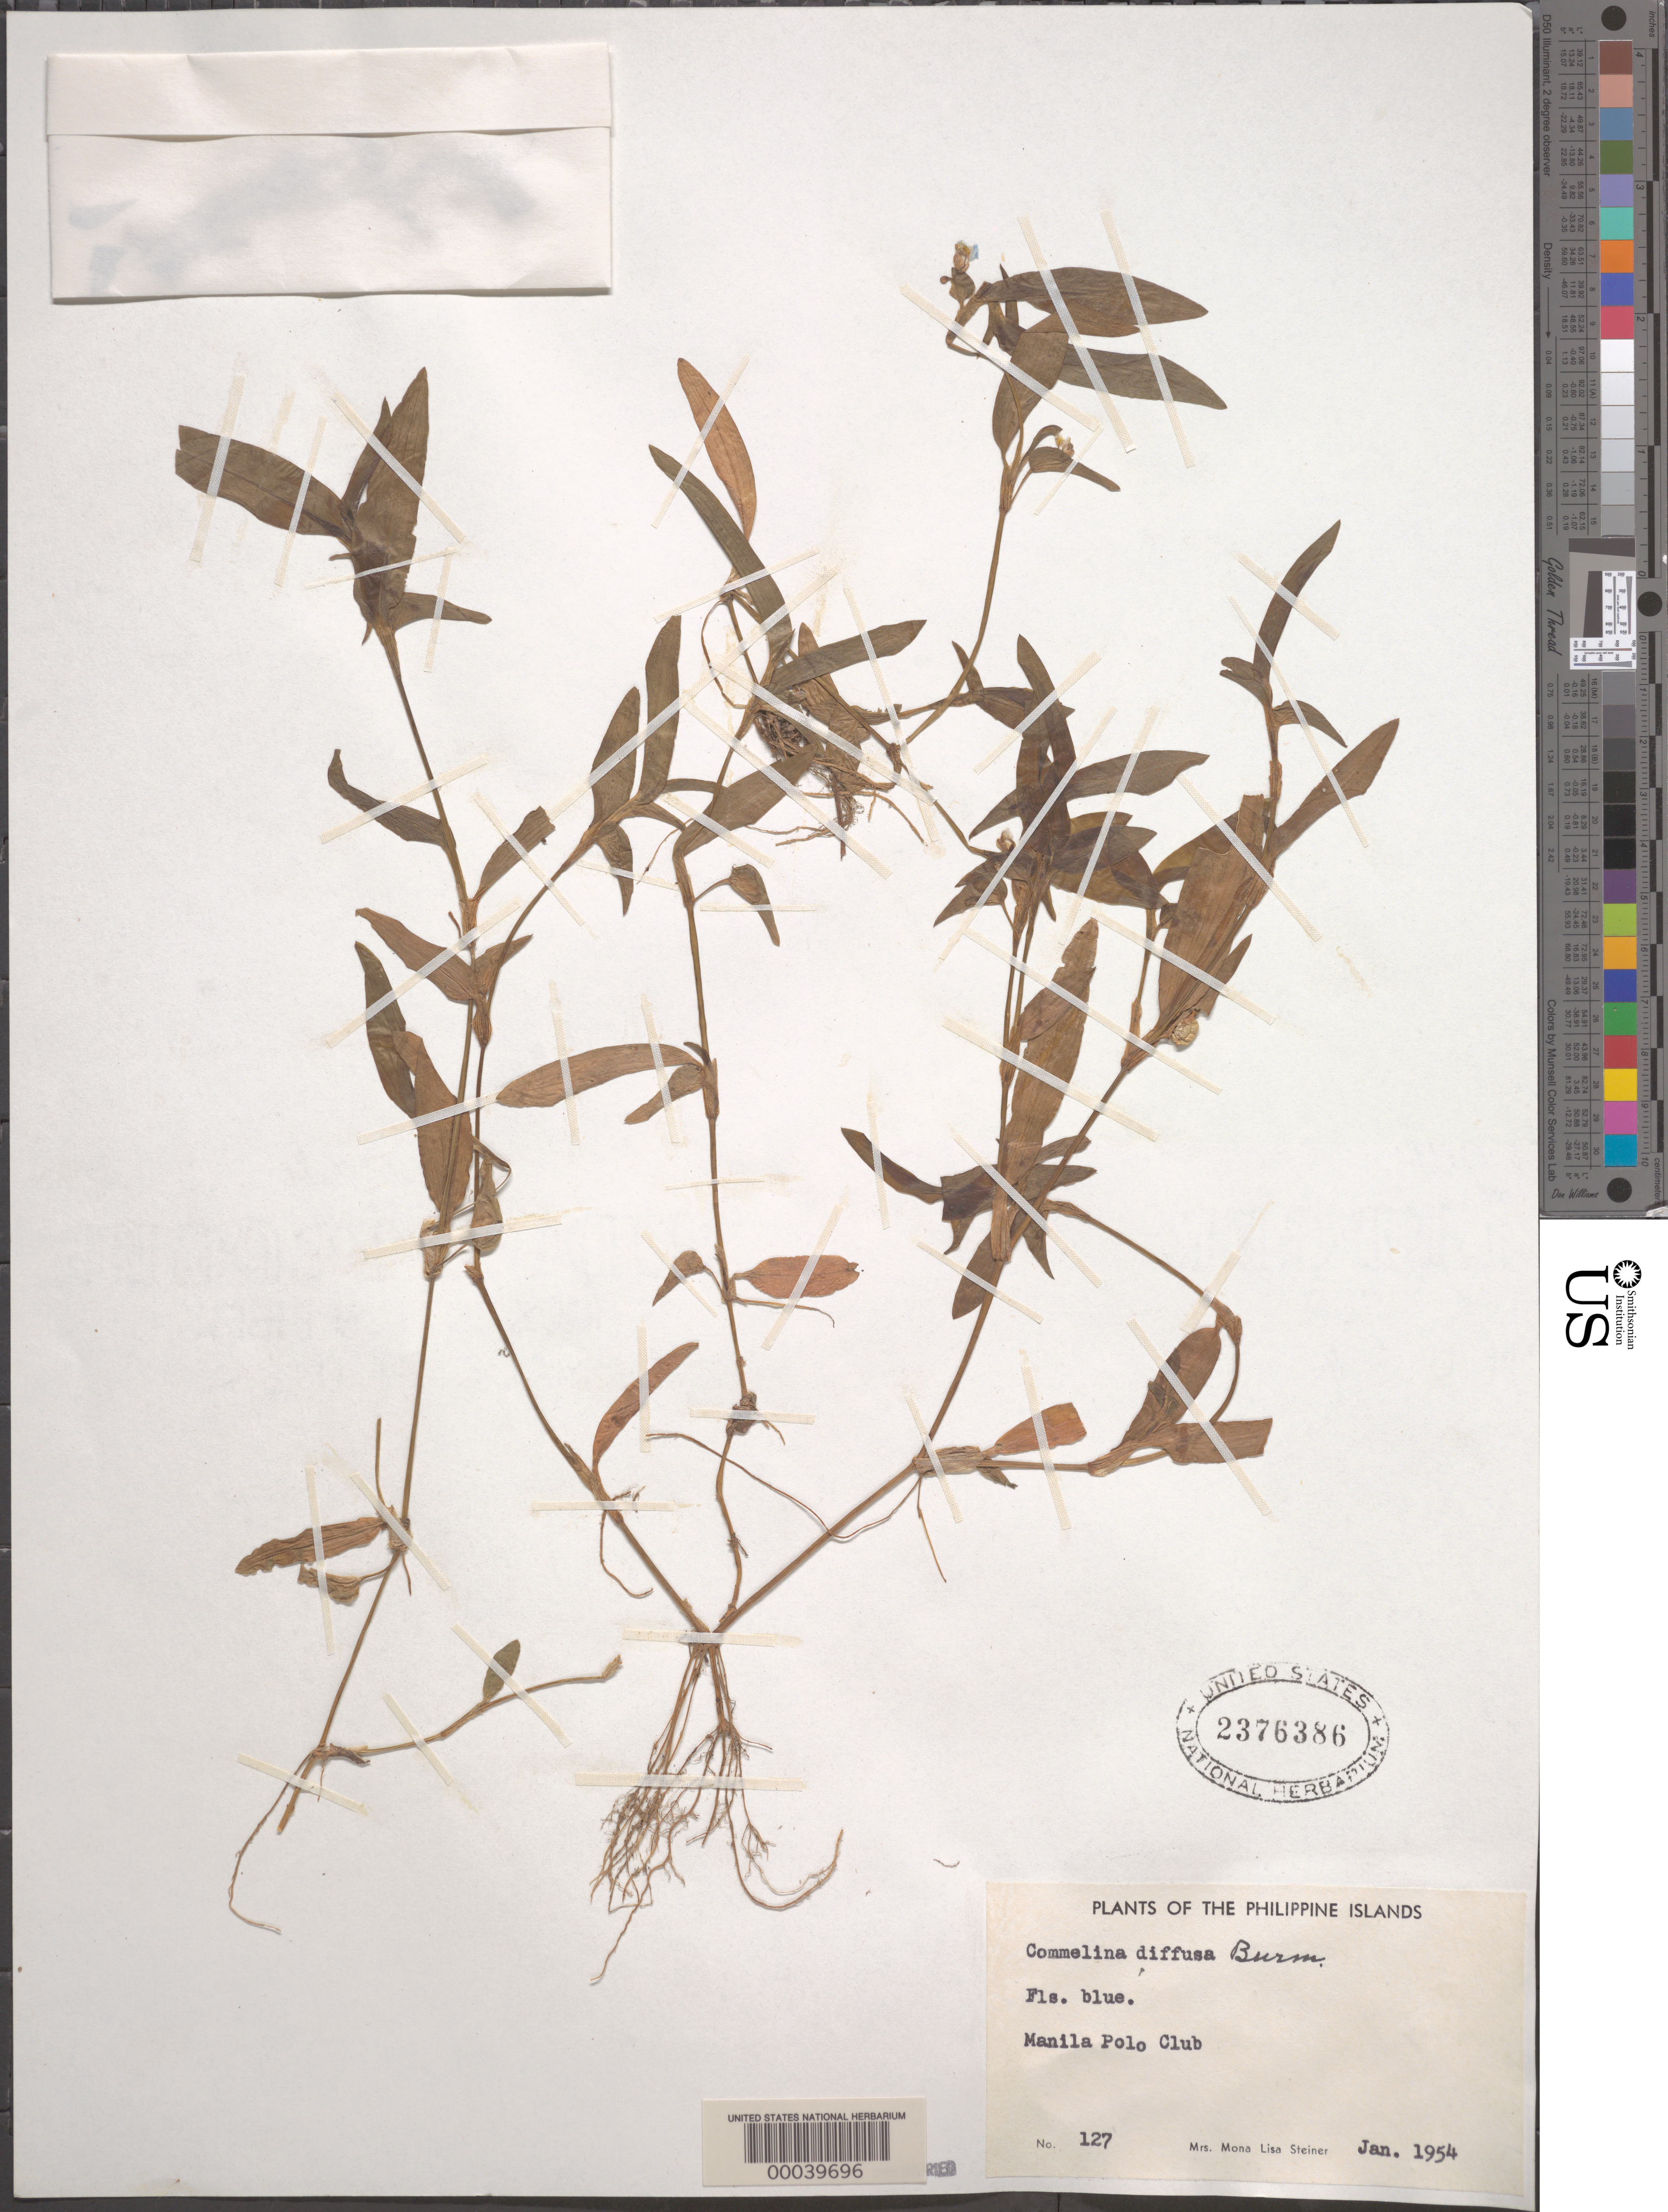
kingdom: Plantae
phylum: Tracheophyta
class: Liliopsida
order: Commelinales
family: Commelinaceae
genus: Commelina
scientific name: Commelina diffusa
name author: Burm. f.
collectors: M. Steiner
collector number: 127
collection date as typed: Jan 1954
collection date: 1954-01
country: Philippines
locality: Manila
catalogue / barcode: US 2376386